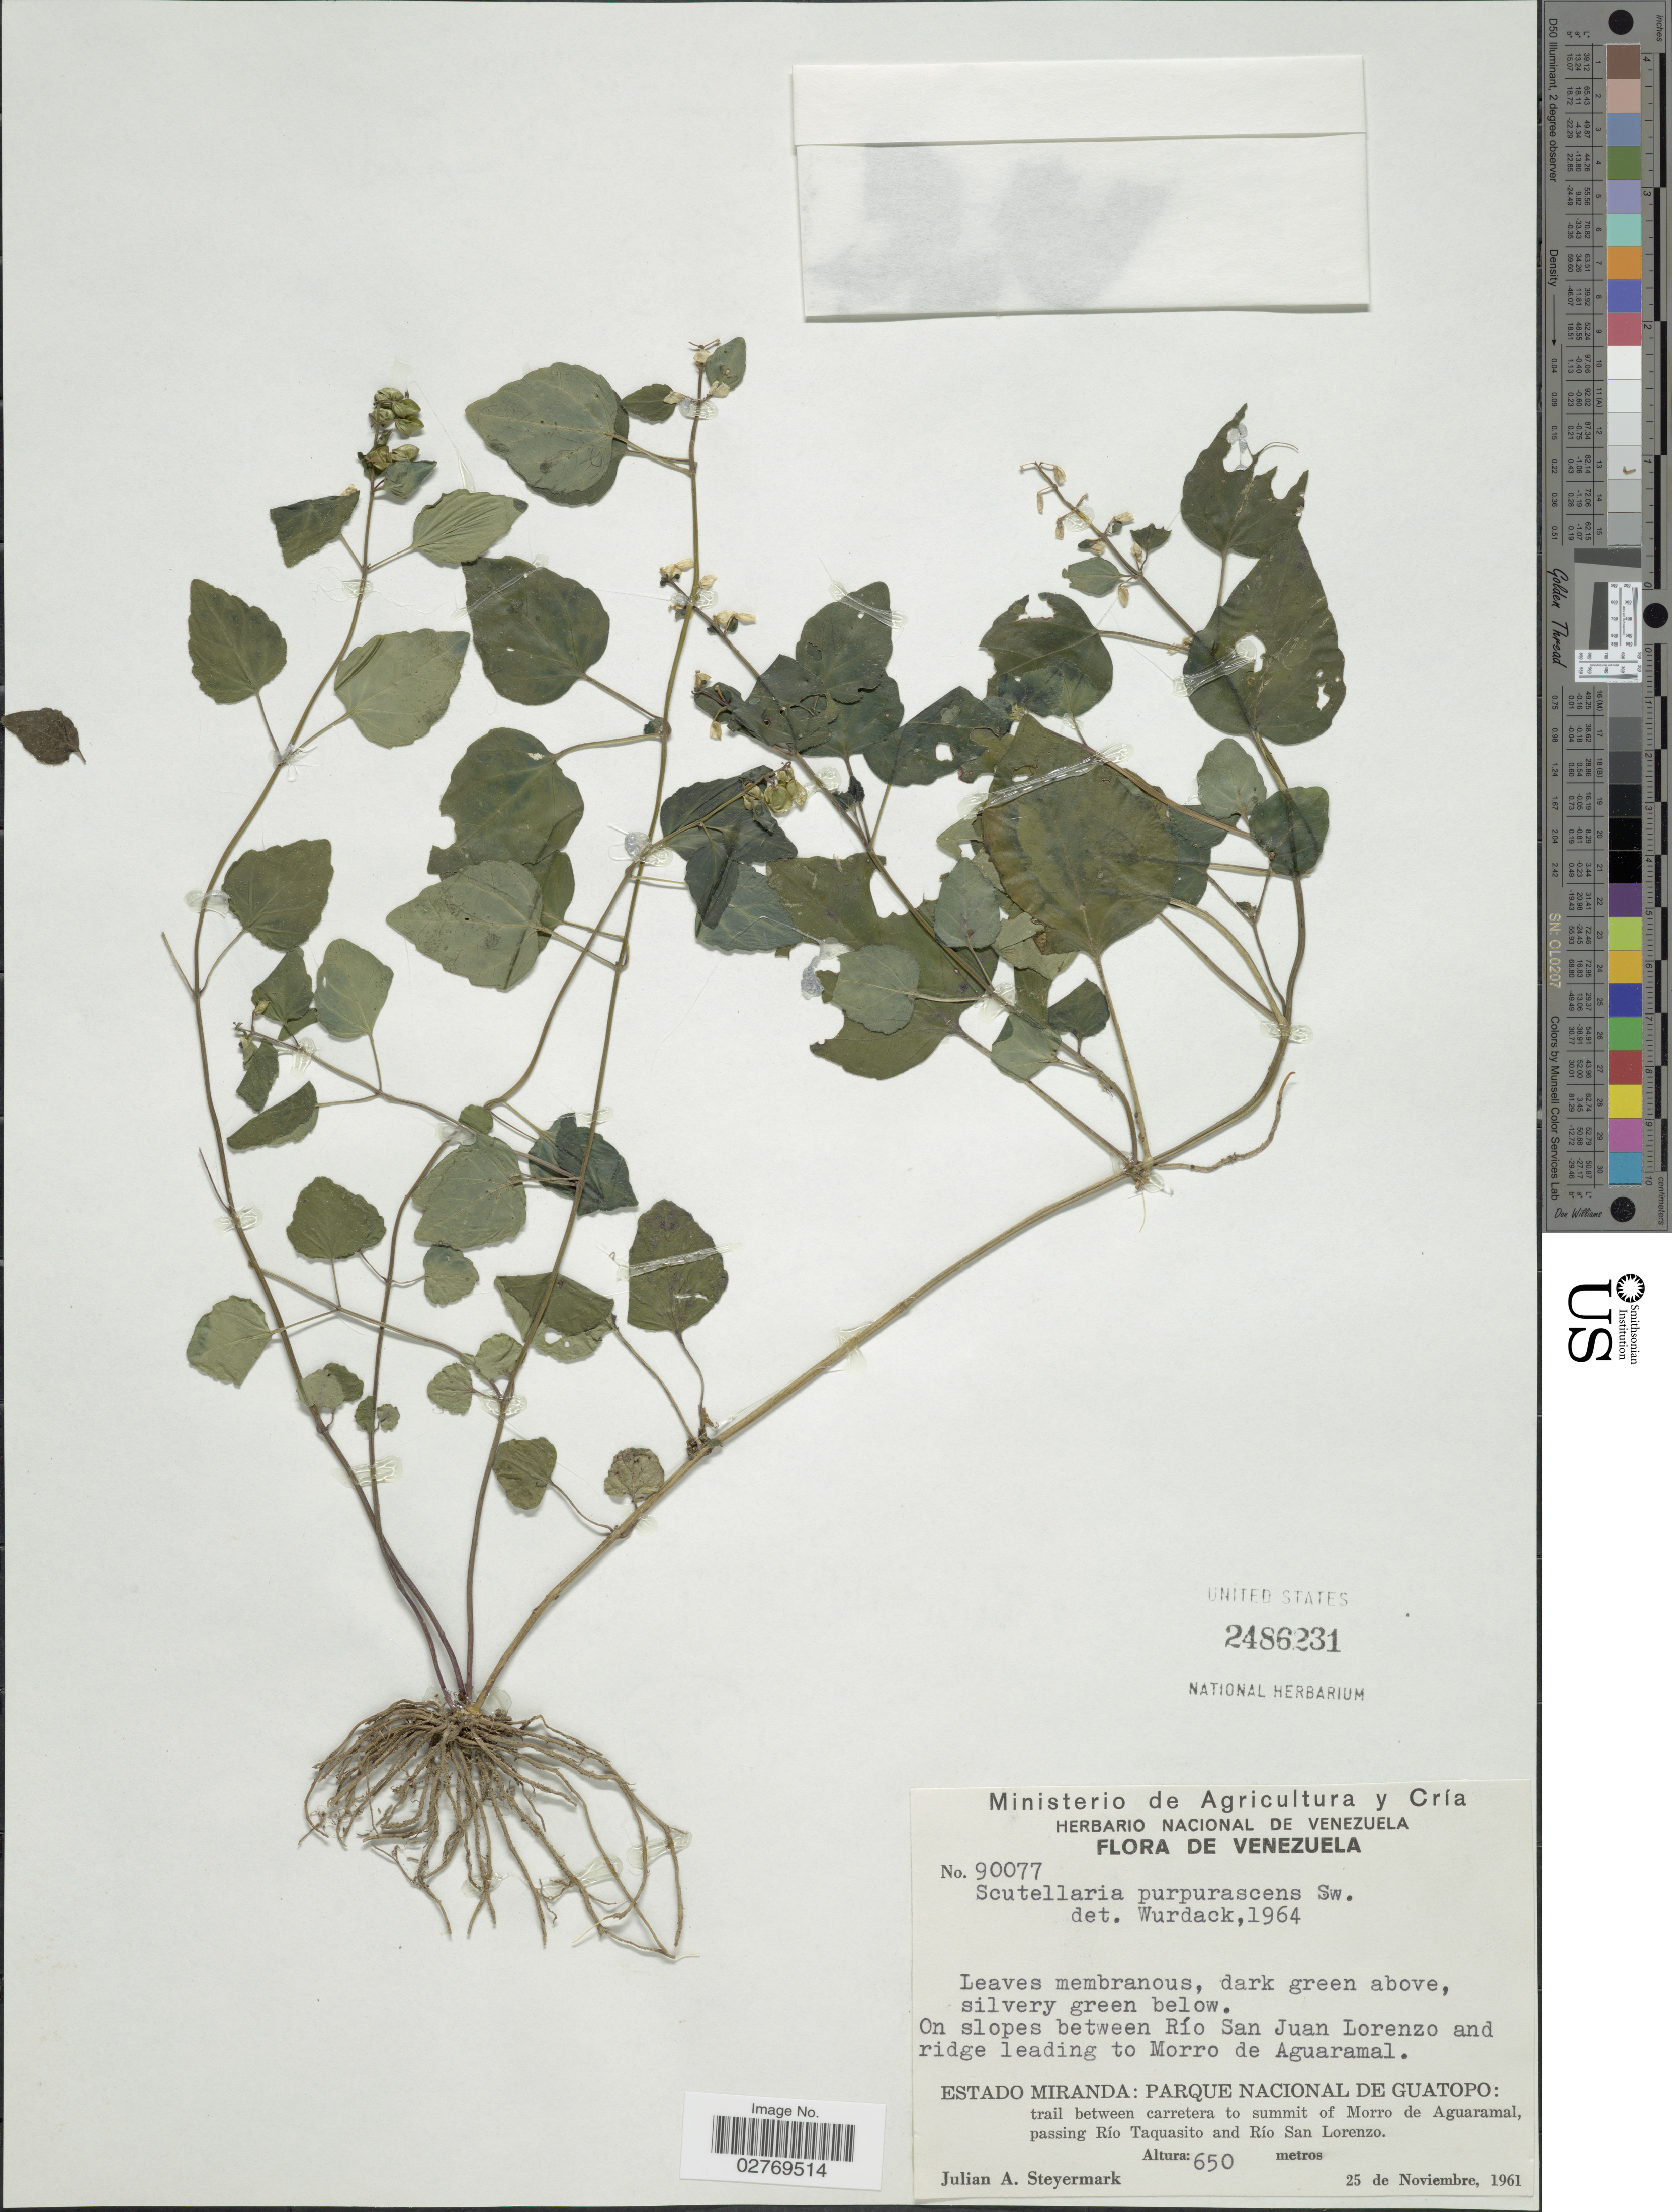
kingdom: Plantae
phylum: Tracheophyta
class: Magnoliopsida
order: Lamiales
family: Lamiaceae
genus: Scutellaria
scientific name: Scutellaria purpurascens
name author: Sw.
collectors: J. Steyermark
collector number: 90077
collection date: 1961-11-25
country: Venezuela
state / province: Miranda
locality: On slopes between Río San Juan Lorenzo and ridge leading to Morro de Aguaramal. Parque Nacional de Guatopo: trail between carretera to summit of Morro de Aguaramal, passing Río Taquasito and Río San Lorenzo.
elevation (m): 650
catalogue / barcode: US 2486231